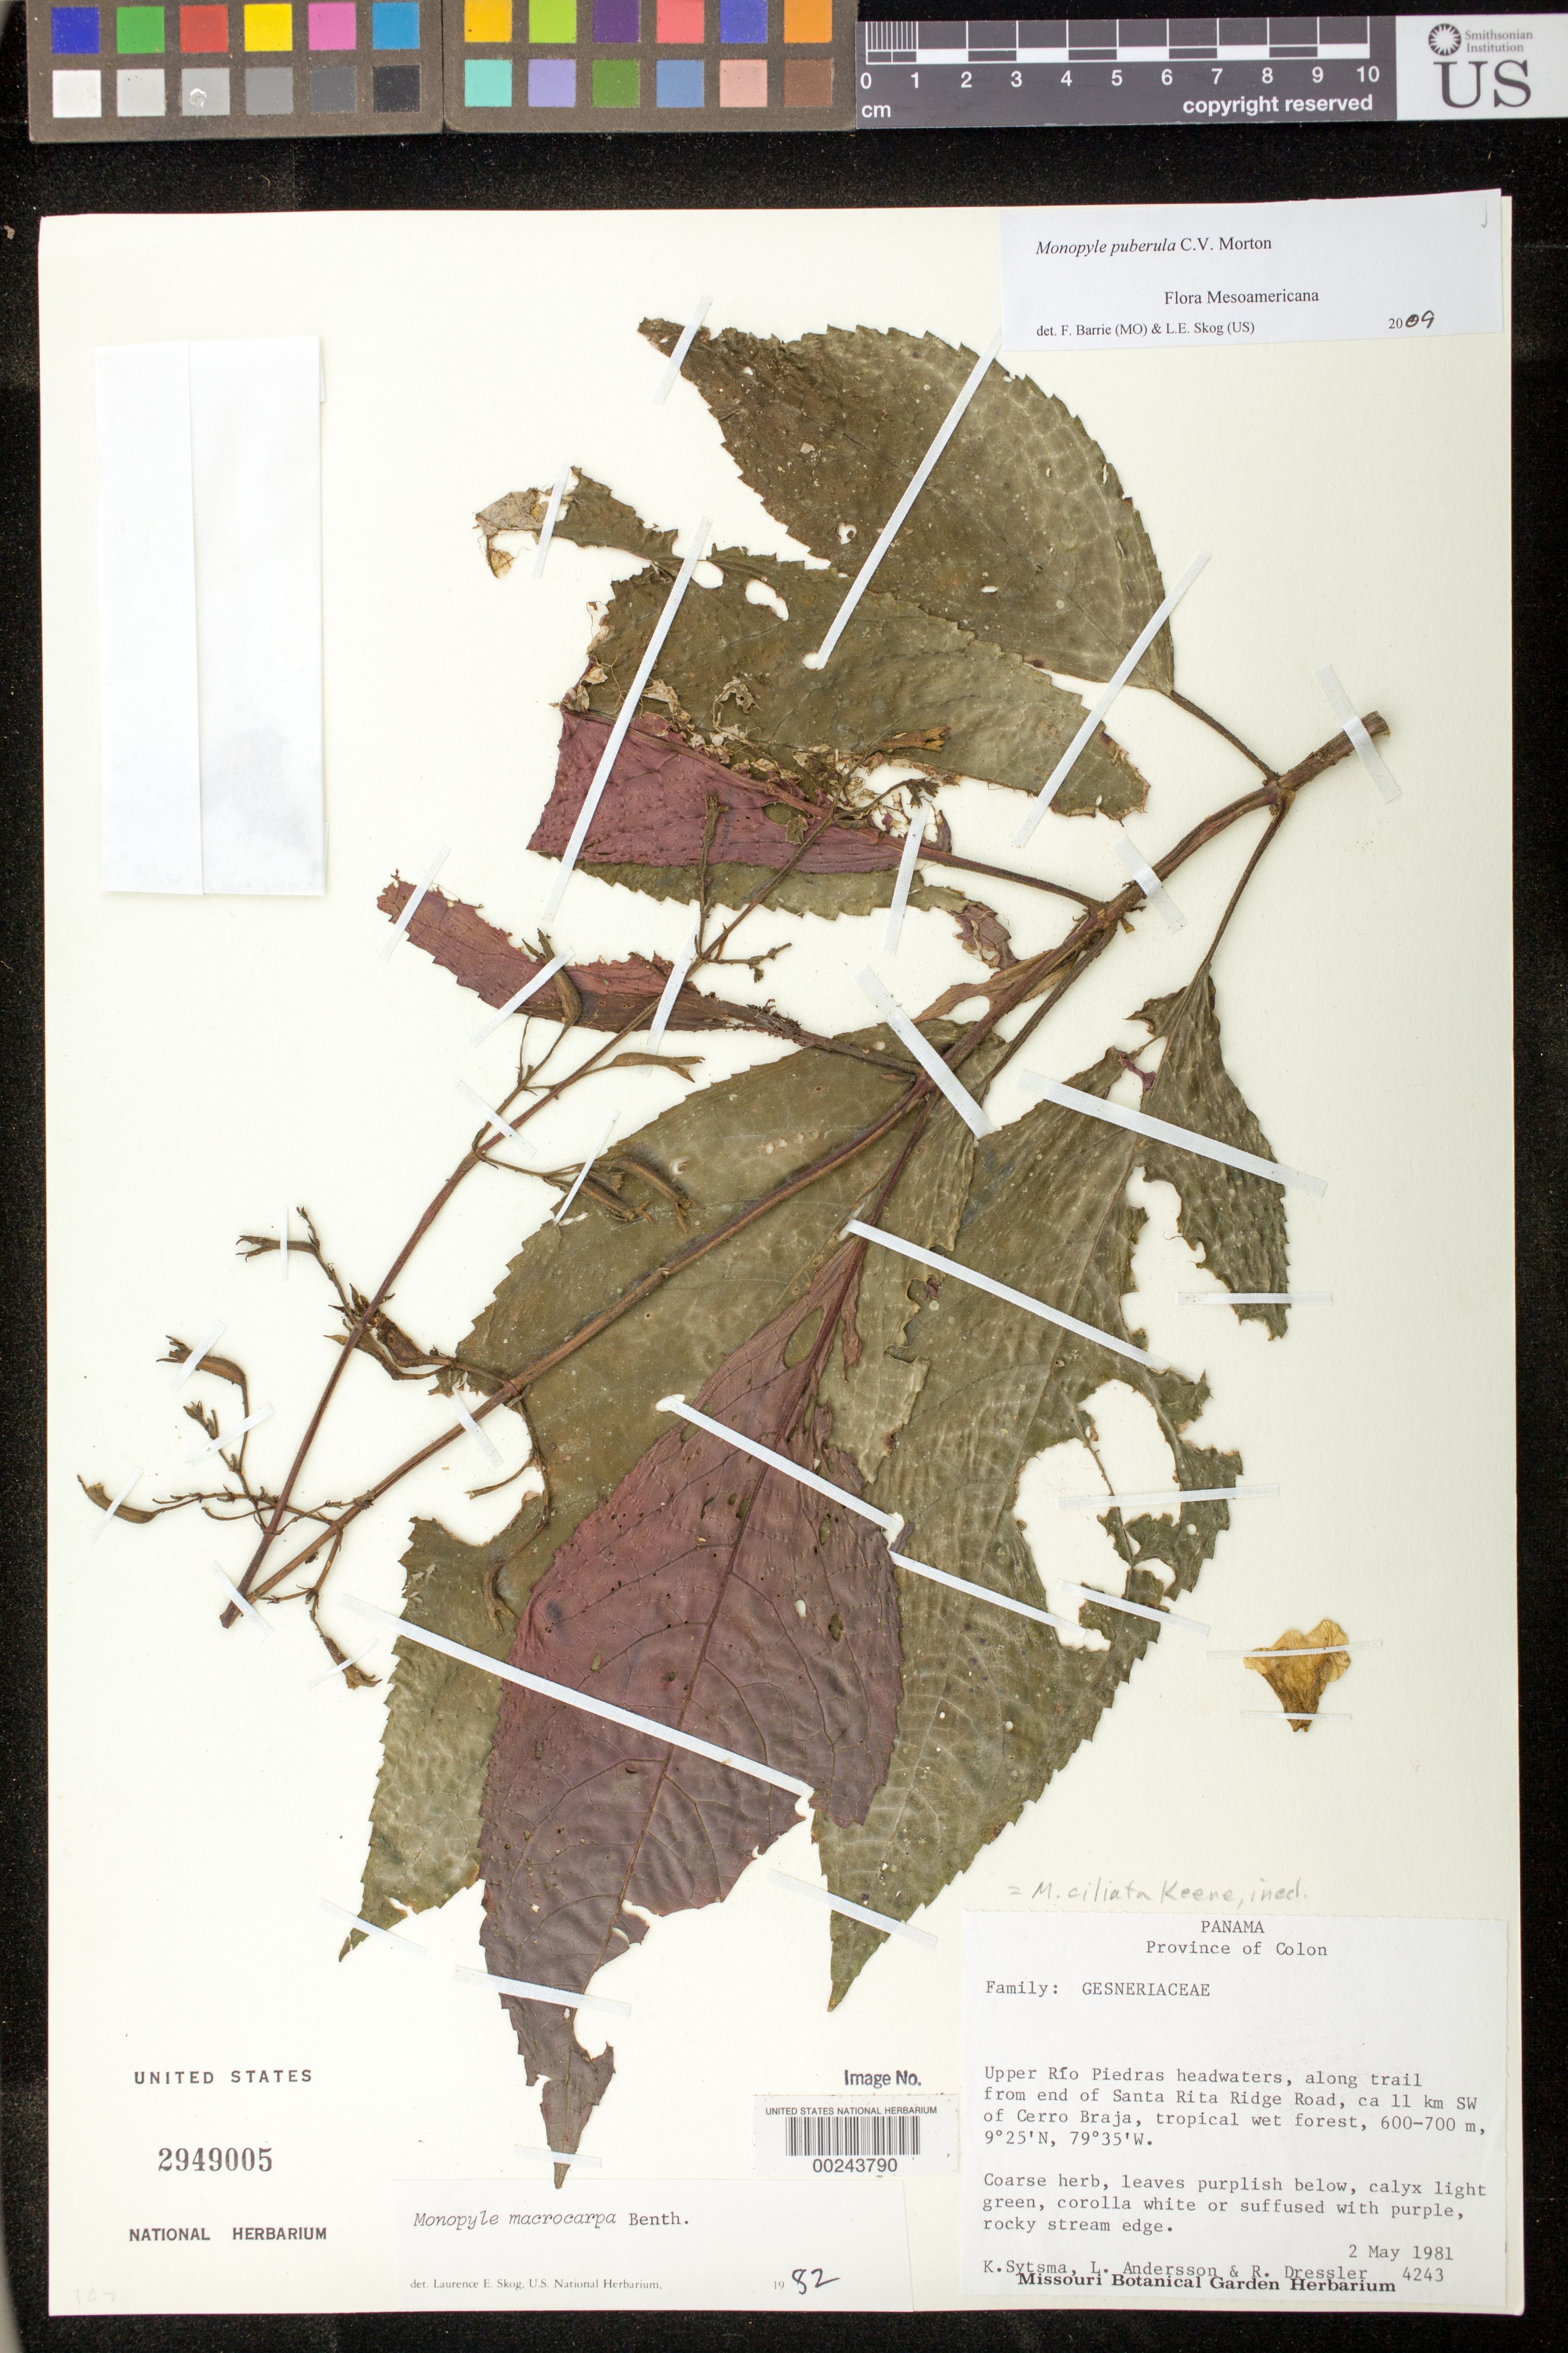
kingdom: Plantae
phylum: Tracheophyta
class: Magnoliopsida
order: Lamiales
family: Gesneriaceae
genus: Monopyle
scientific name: Monopyle puberula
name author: C.V. Morton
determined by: Barrie, F. R.; Skog, Laurence E.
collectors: K. J. Sytsma, L. Andersson & R. Dressler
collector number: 4243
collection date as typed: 02 May 1981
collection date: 1981-05-02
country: Panama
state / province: Colón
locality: Upper Rio Piedras headwaters, along trail from end of Santa Rita ridge road, ca 11 km SW of Cerro Braja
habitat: Tropical wet forest; rocky stream edge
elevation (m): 600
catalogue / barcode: US 2949005